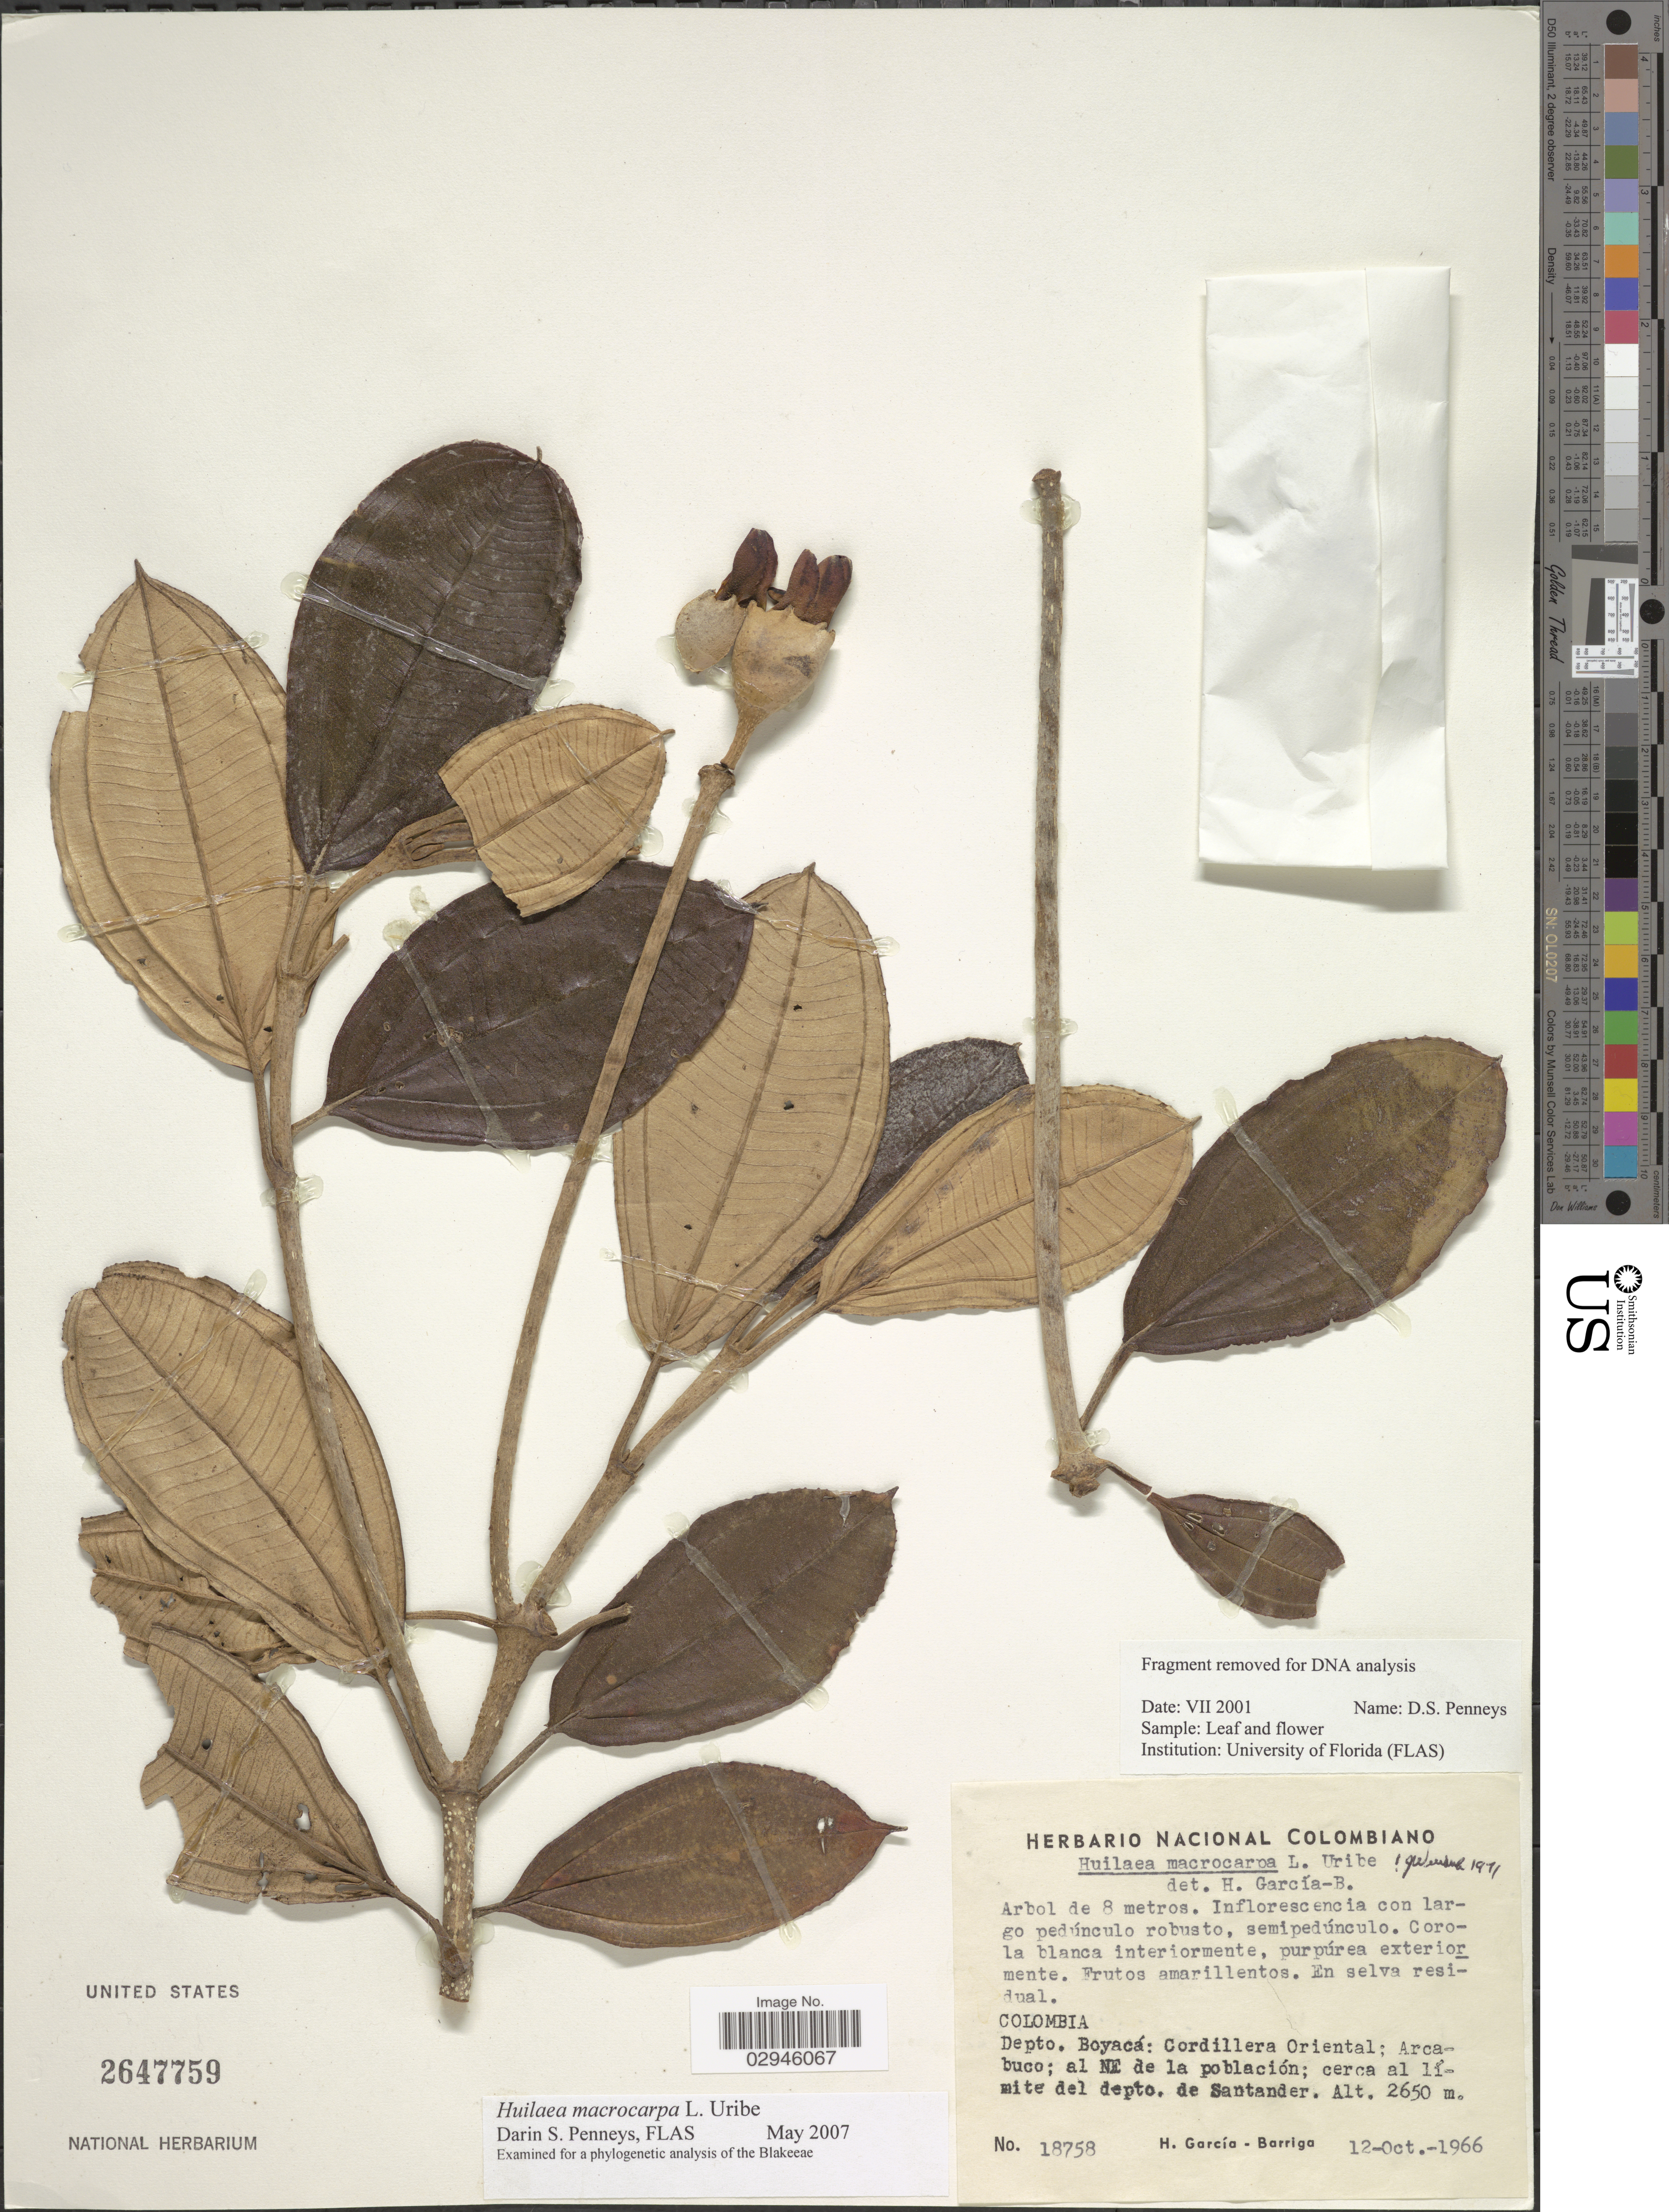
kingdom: Plantae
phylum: Tracheophyta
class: Magnoliopsida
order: Myrtales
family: Melastomataceae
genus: Chalybea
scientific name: Chalybea macrocarpa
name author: (L. Uribe) M.E. Morales & Penneys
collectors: H. García Barriga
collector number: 18758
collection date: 1966-10-12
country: Colombia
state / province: Boyacá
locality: Depto. Boyacá: Cordillera Oriental: Arcabuco; al NE de la población; cerca al límite del depto. de Santander.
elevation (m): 2650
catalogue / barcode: US 2647759